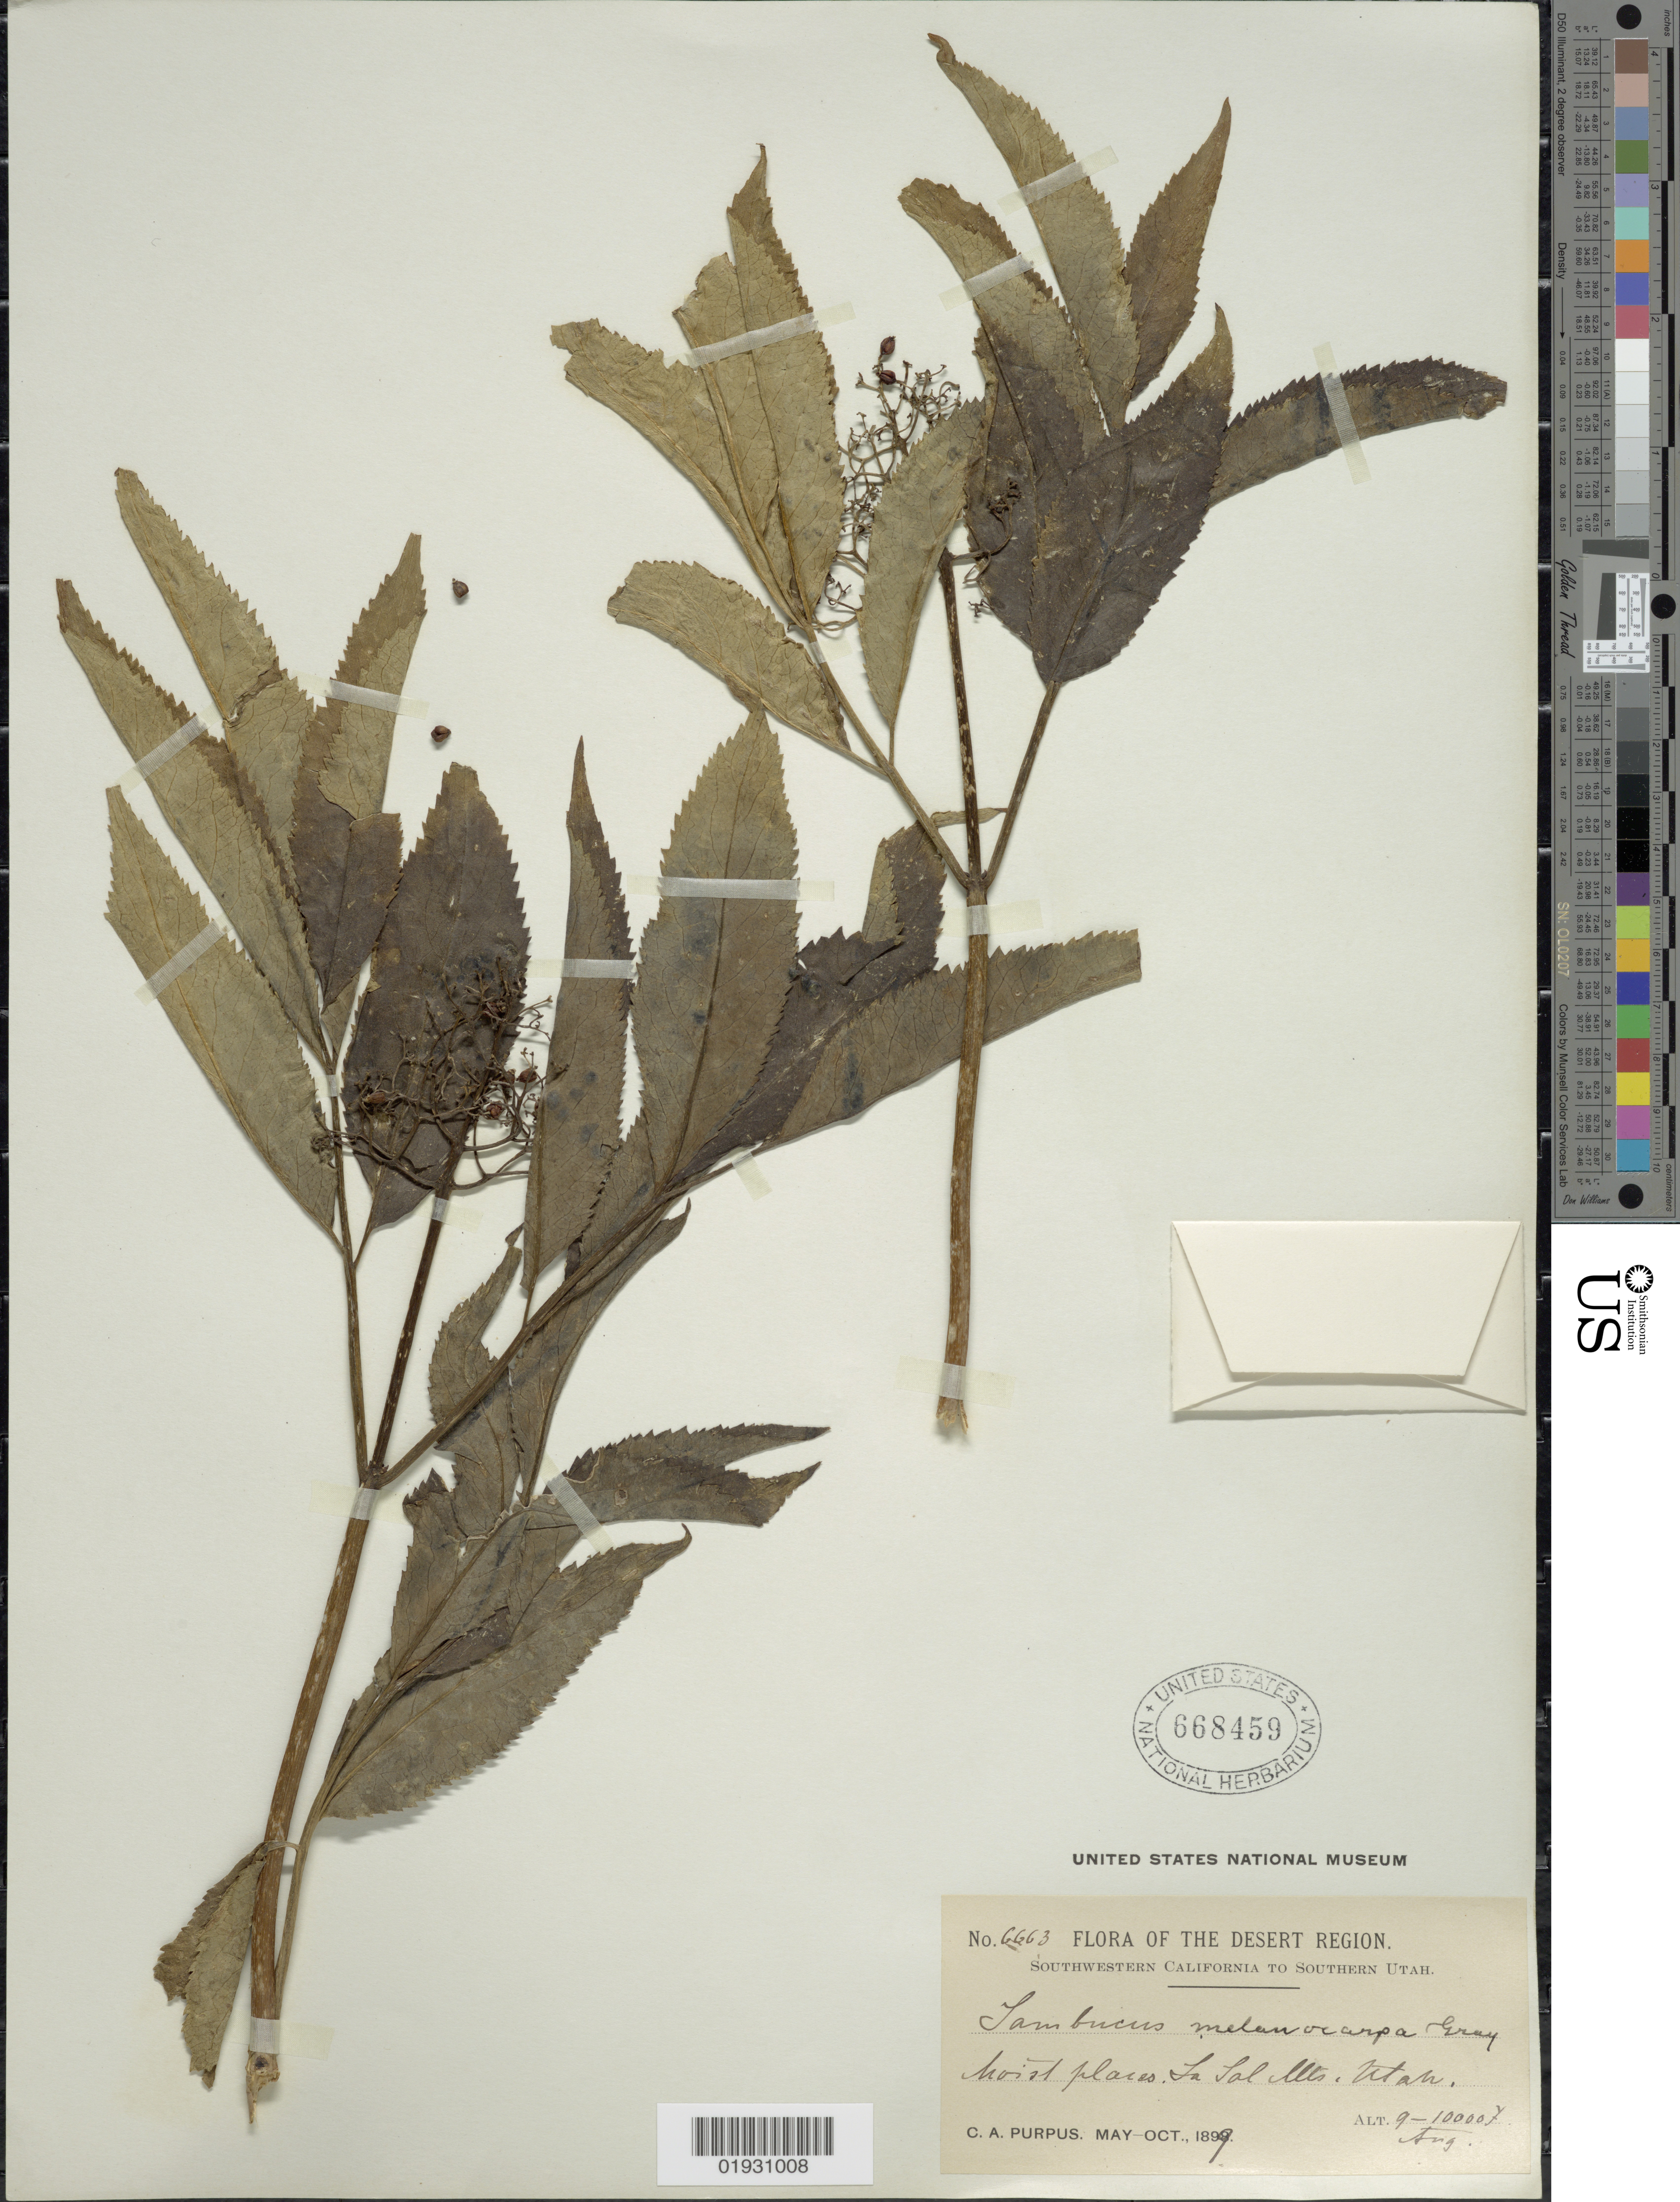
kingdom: Plantae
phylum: Tracheophyta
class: Magnoliopsida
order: Dipsacales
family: Viburnaceae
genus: Sambucus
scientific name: Sambucus melanocarpa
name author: A. Gray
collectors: C. A. Purpus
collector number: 6663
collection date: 1899-05/1899-10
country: United States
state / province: Utah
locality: Desert Region. Southern Utah. La Sal Mts.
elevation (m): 2743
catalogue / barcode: US 668459